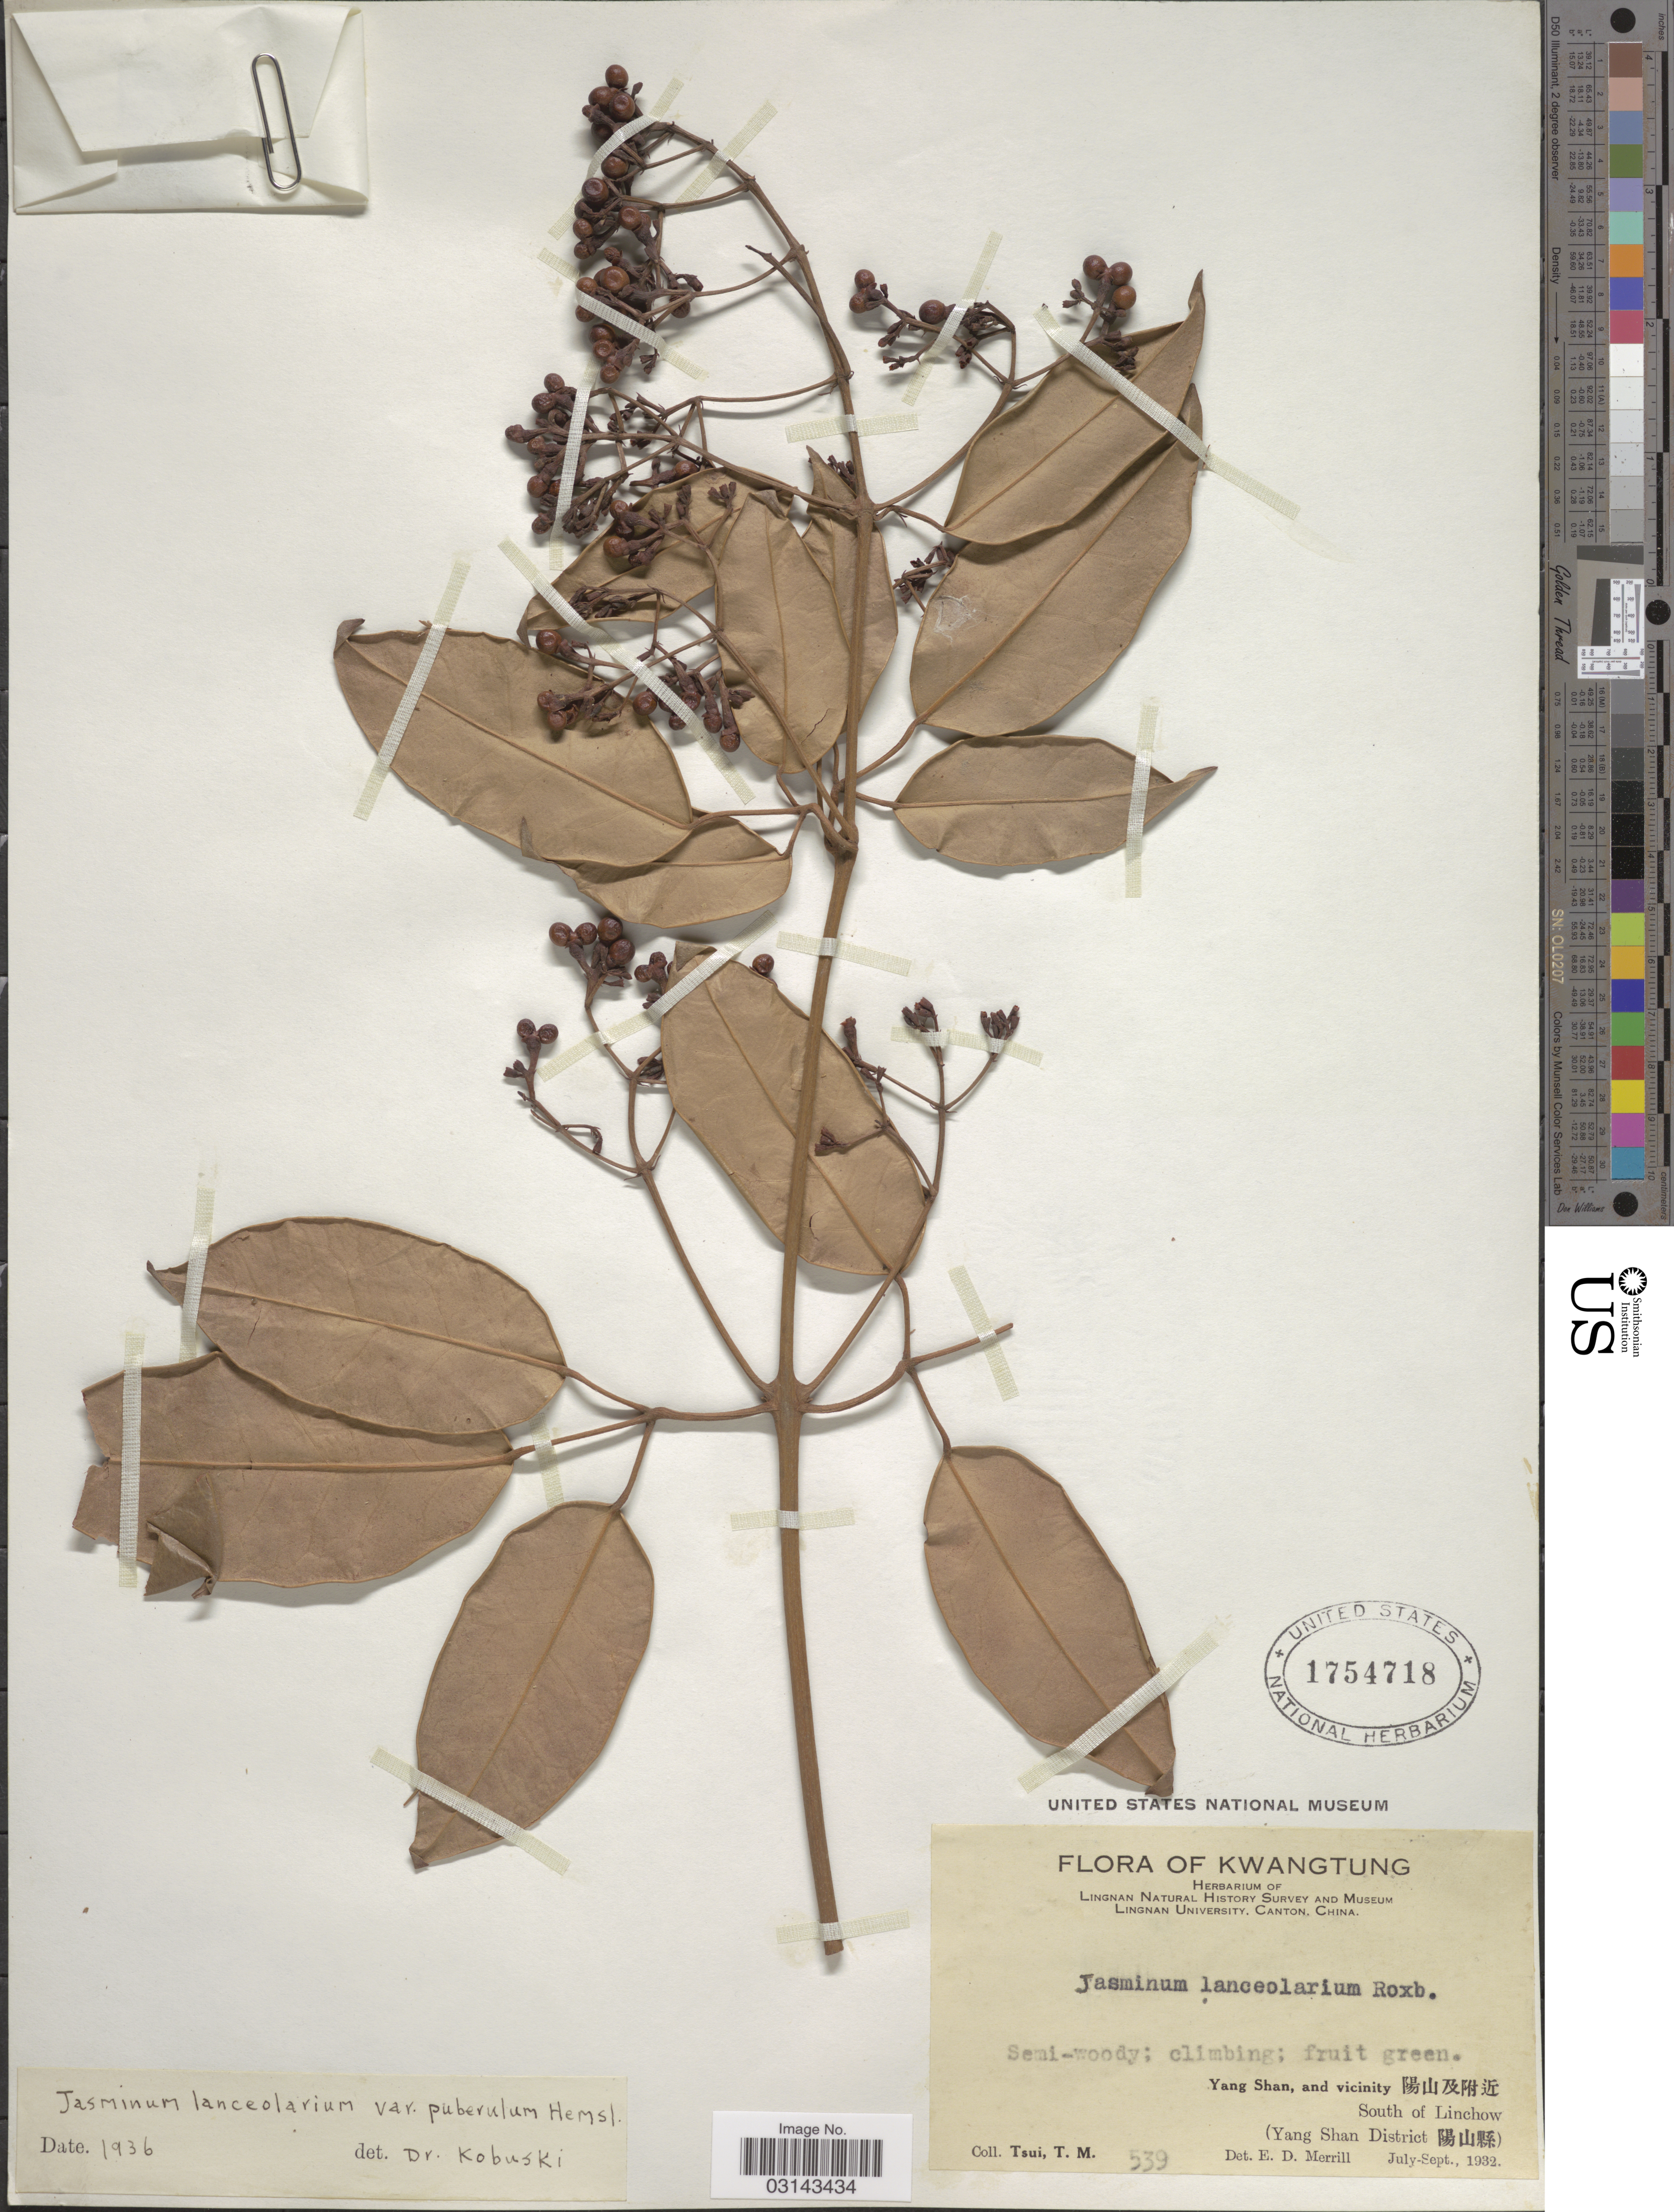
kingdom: Plantae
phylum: Tracheophyta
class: Magnoliopsida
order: Lamiales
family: Oleaceae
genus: Jasminum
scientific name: Jasminum lanceolarium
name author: Roxb.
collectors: T. Tsui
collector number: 539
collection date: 1932-07/1932-09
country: China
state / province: Guangdong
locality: Kwatung.Yang Shan, and vicinity South of Linchow (Yang Shan District).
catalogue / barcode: US 1754718